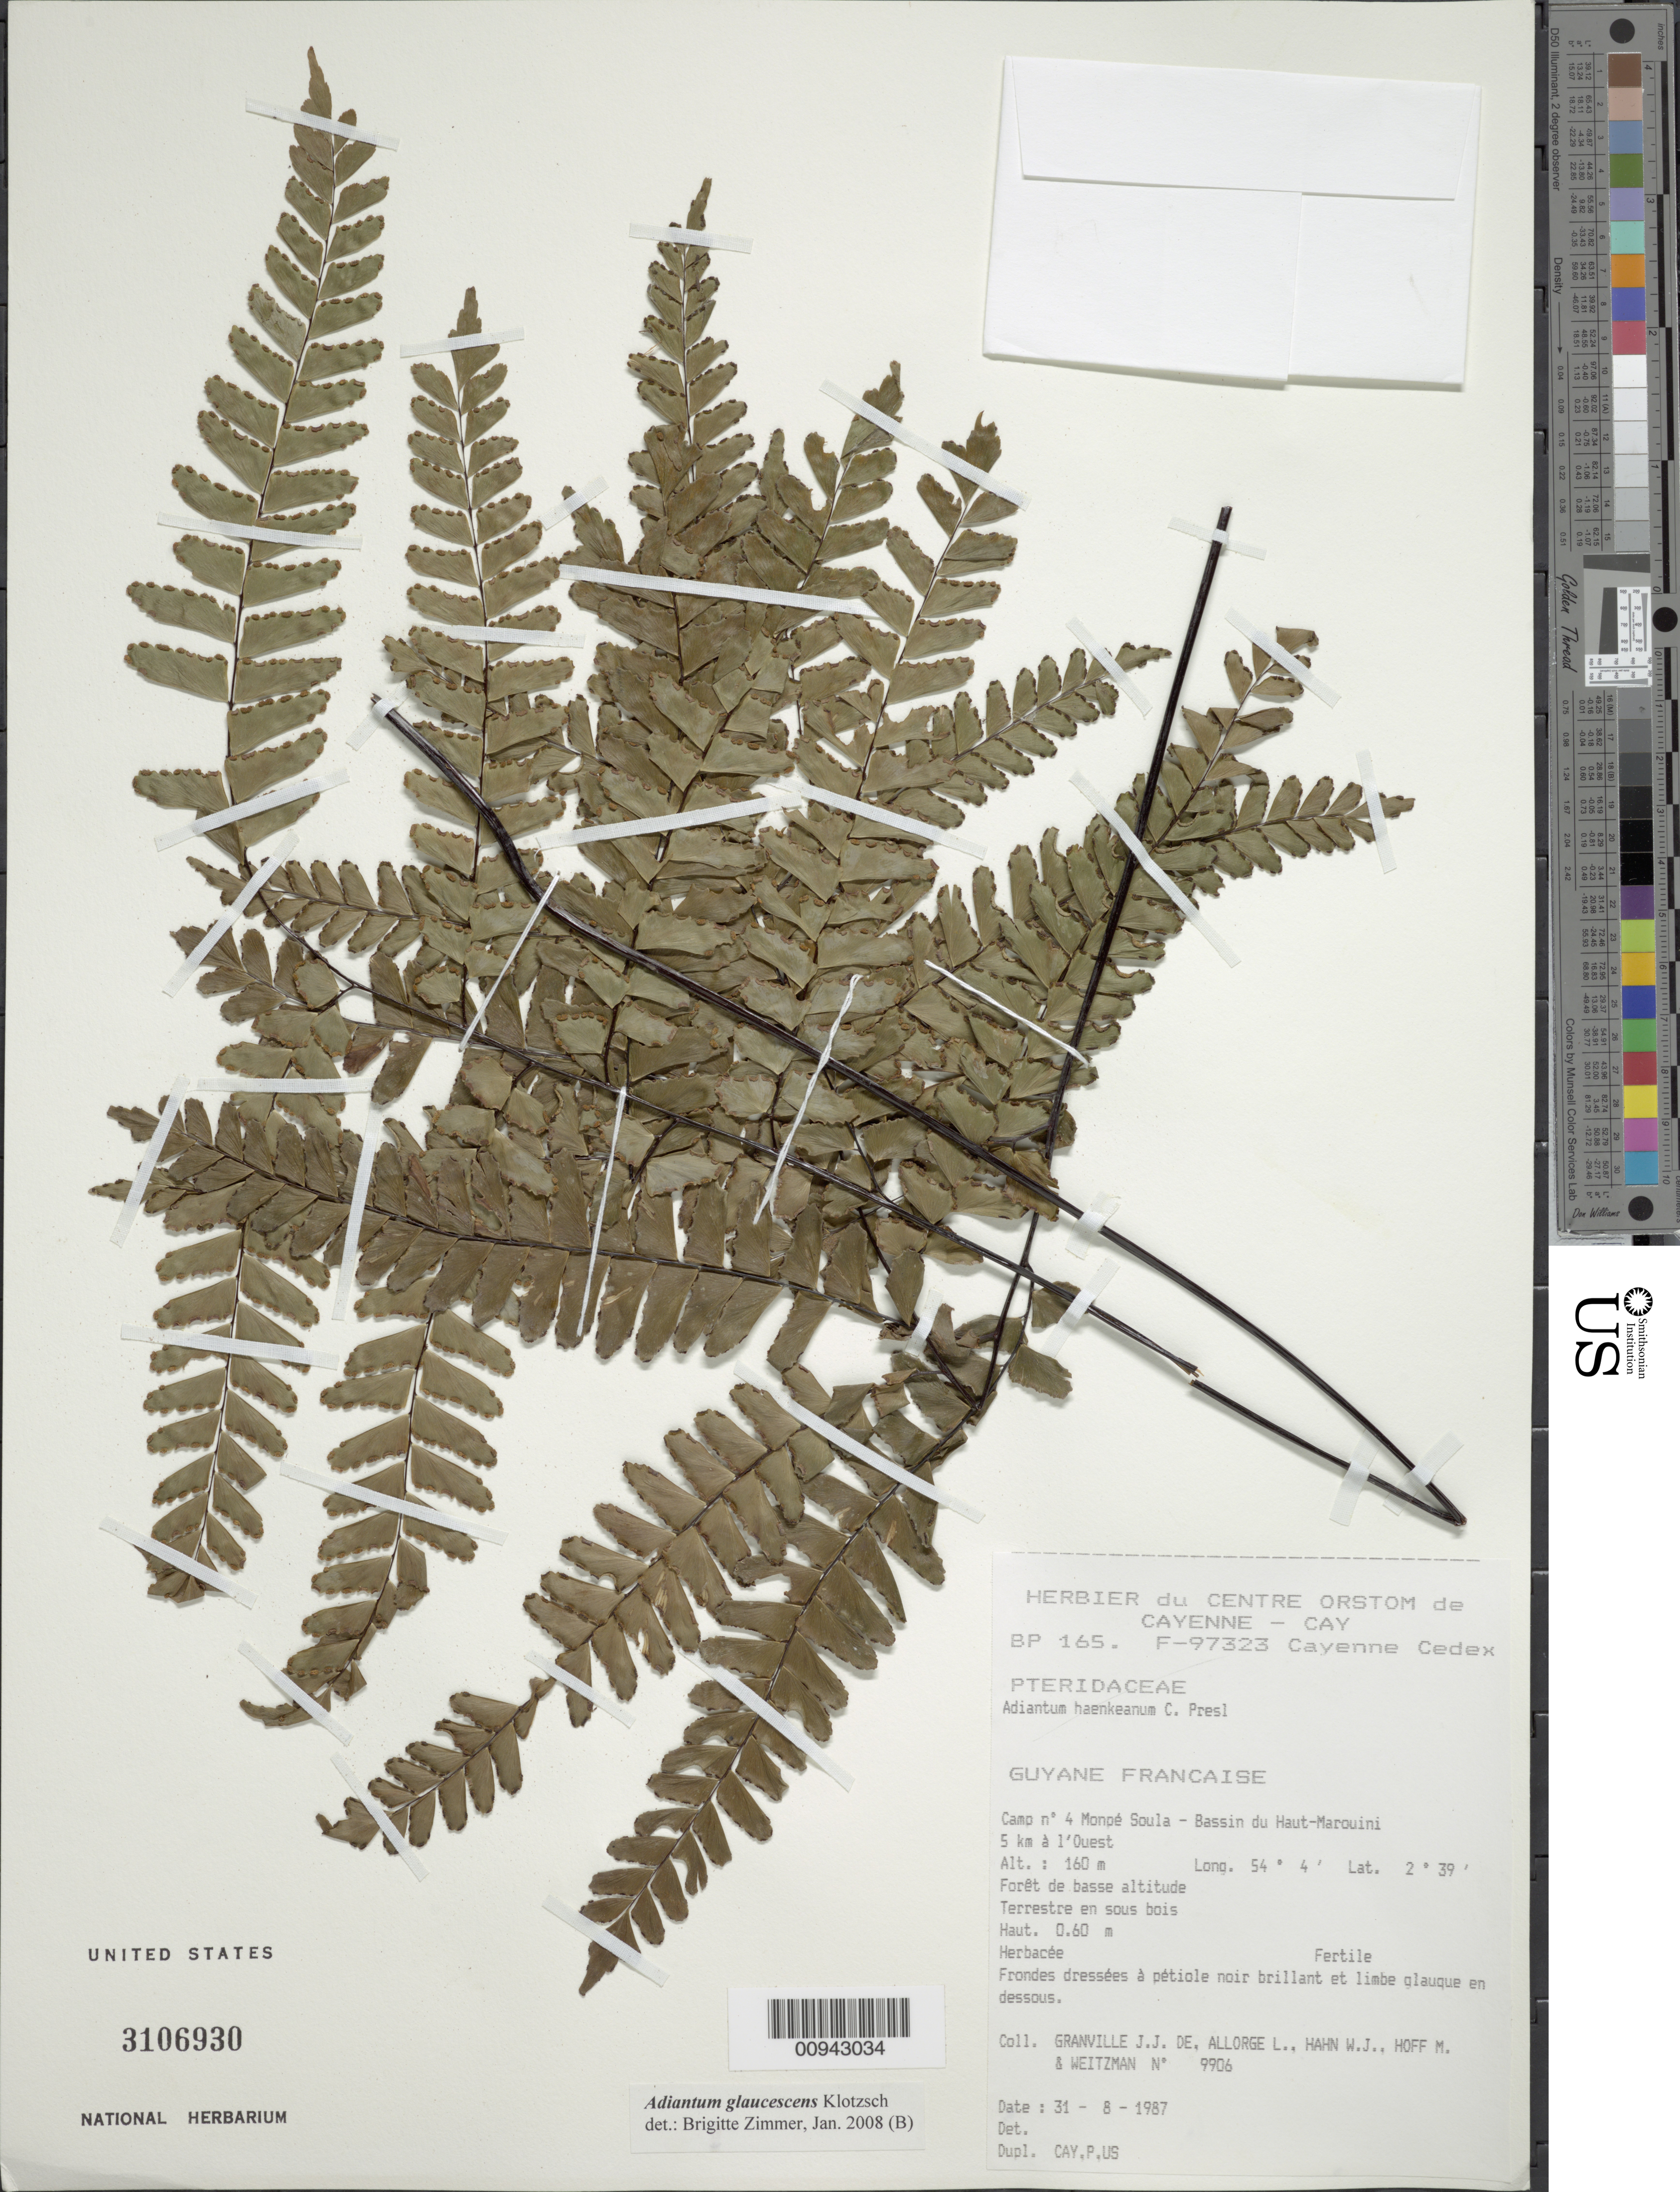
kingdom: Plantae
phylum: Tracheophyta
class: Polypodiopsida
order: Polypodiales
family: Pteridaceae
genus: Adiantum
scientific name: Adiantum glaucescens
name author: Klotzsch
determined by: Zimmer, B.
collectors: J.-J. de Granville, L. Allorge, W. J. Hahn, M. Hoff & A. L. Weitzman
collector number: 9906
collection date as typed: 31-Aug-87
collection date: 1987-08-31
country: French Guiana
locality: Bassin du Haut Marouini, Camp noº 4, Monpé Soula, 5 km a l'Ouest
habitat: Foret de basse altitude, en sous bois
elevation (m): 160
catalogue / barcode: US 3106930